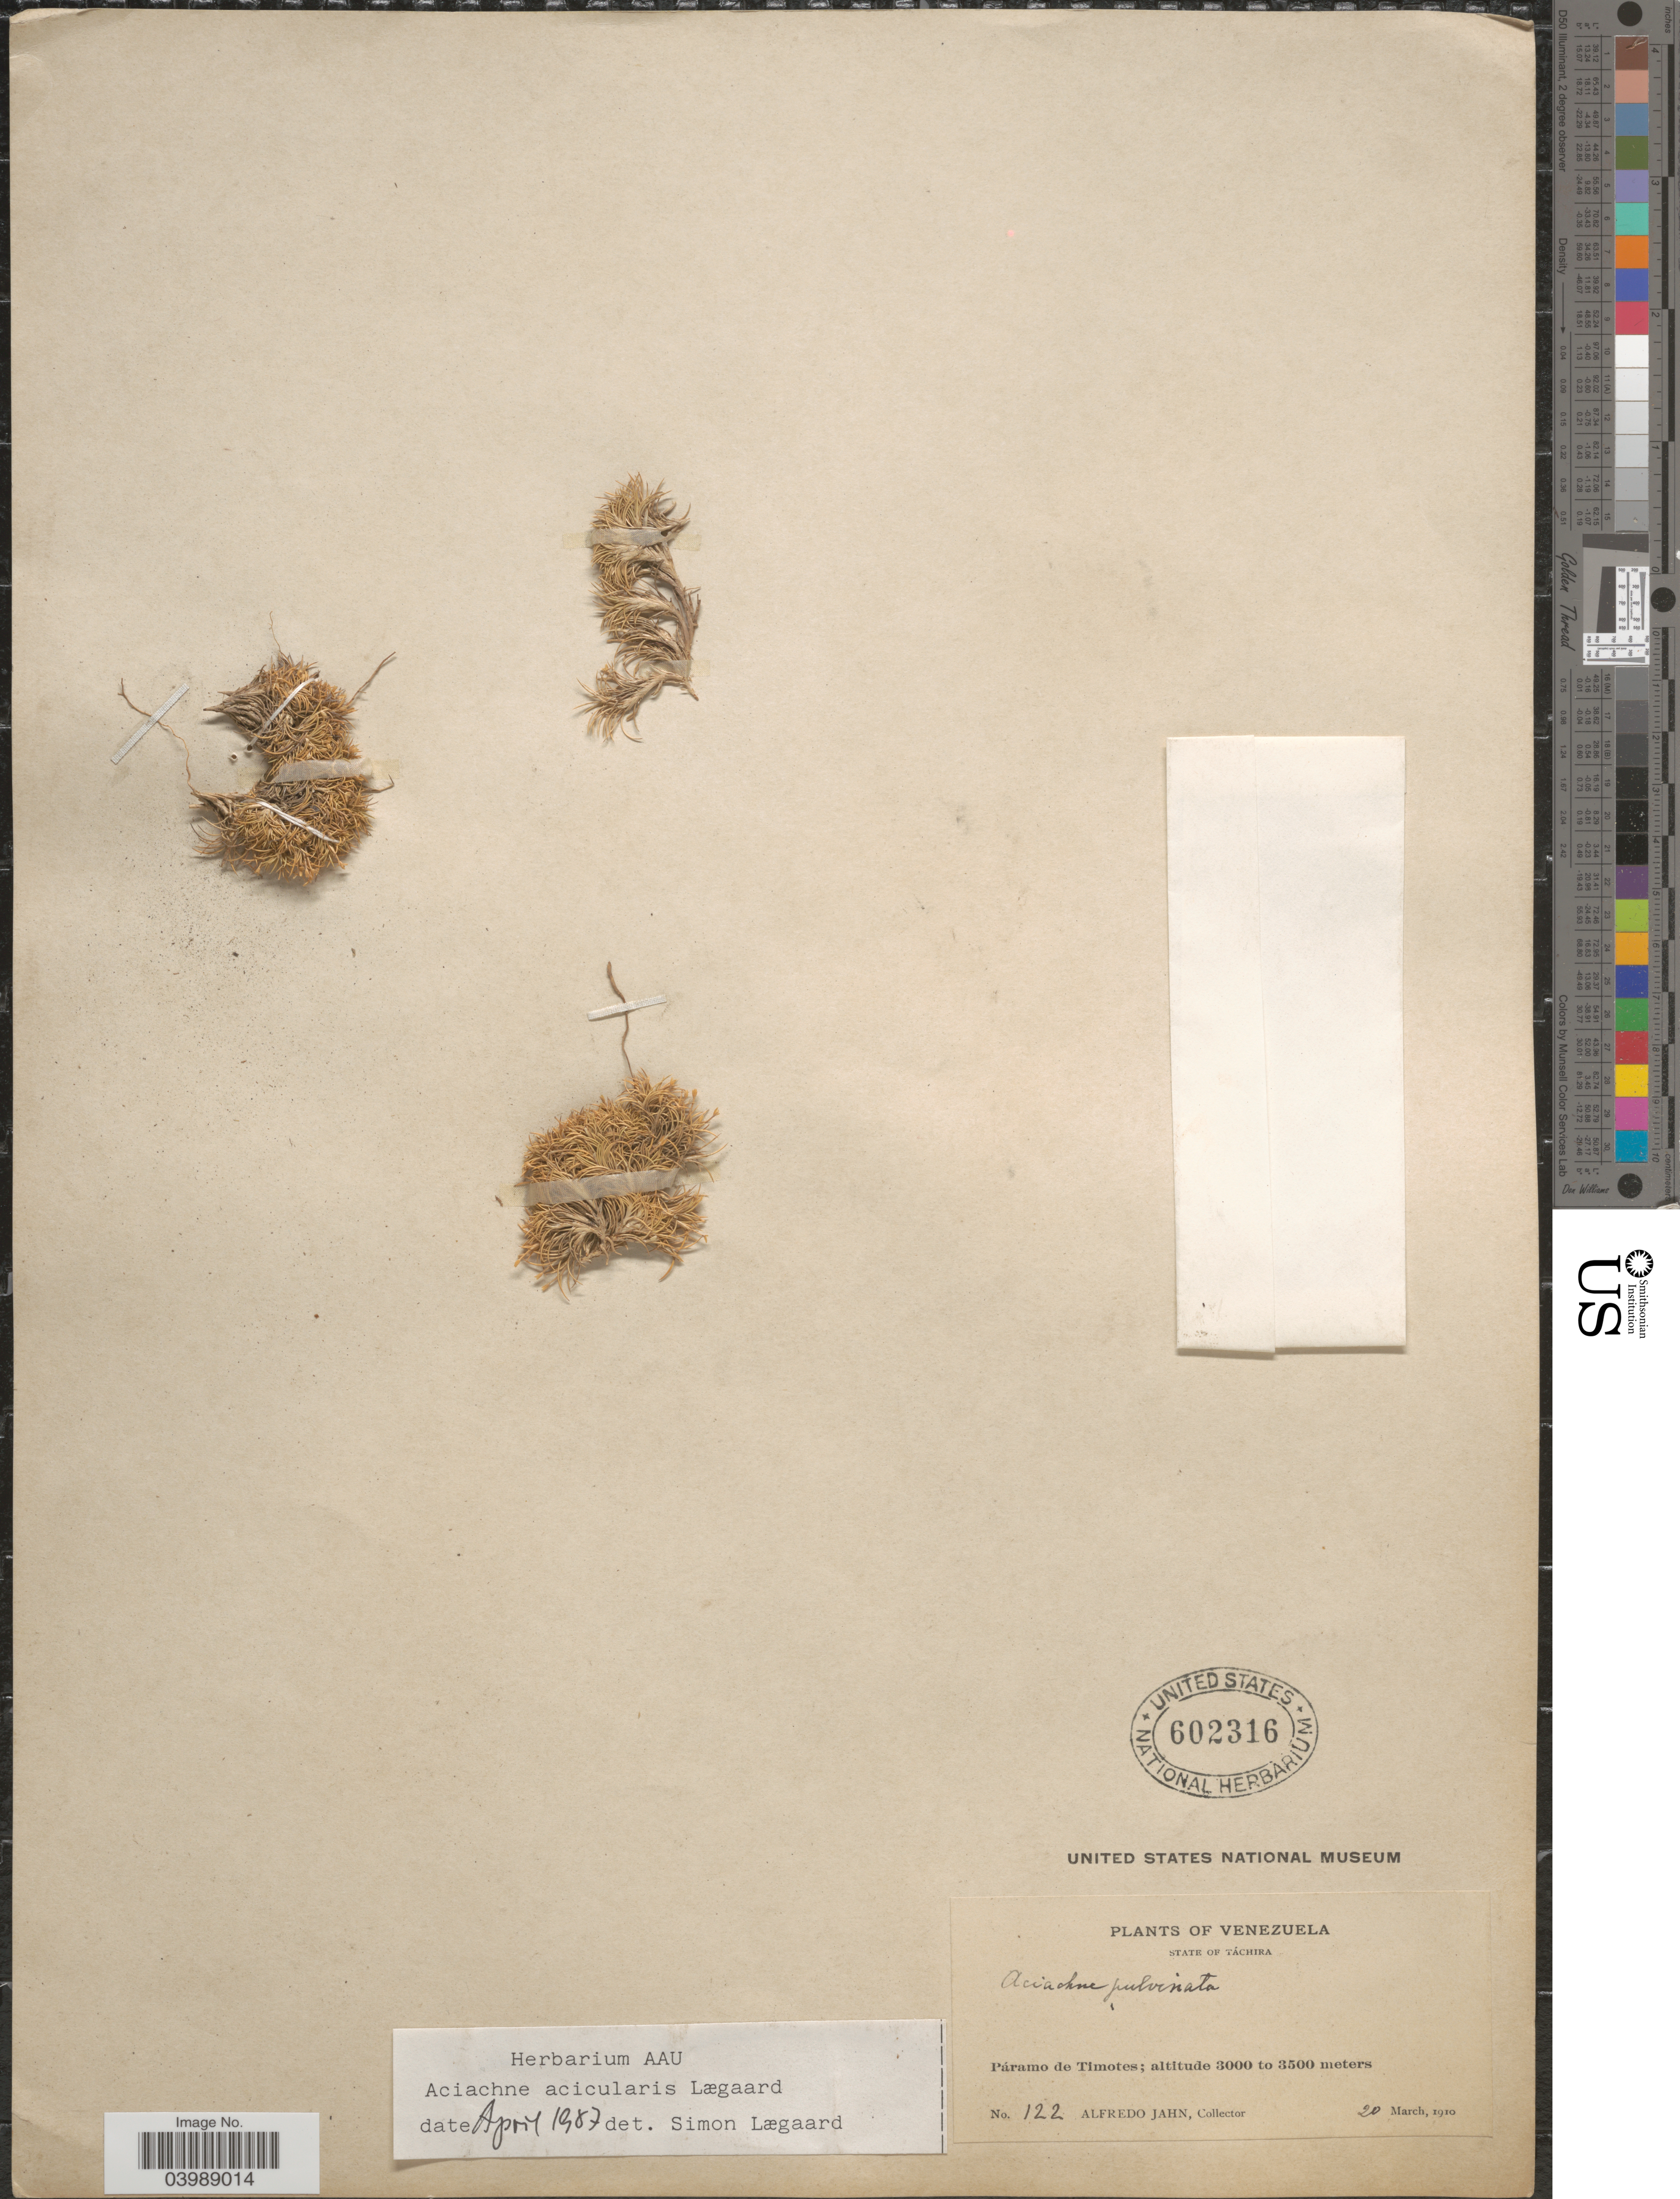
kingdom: Plantae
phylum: Tracheophyta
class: Liliopsida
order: Poales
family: Poaceae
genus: Aciachne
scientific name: Aciachne acicularis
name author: Lægaard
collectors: A. Jahn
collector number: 122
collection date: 1910-03-20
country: Venezuela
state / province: Tachira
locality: Páramo de Timotes.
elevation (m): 3000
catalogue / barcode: US 602316